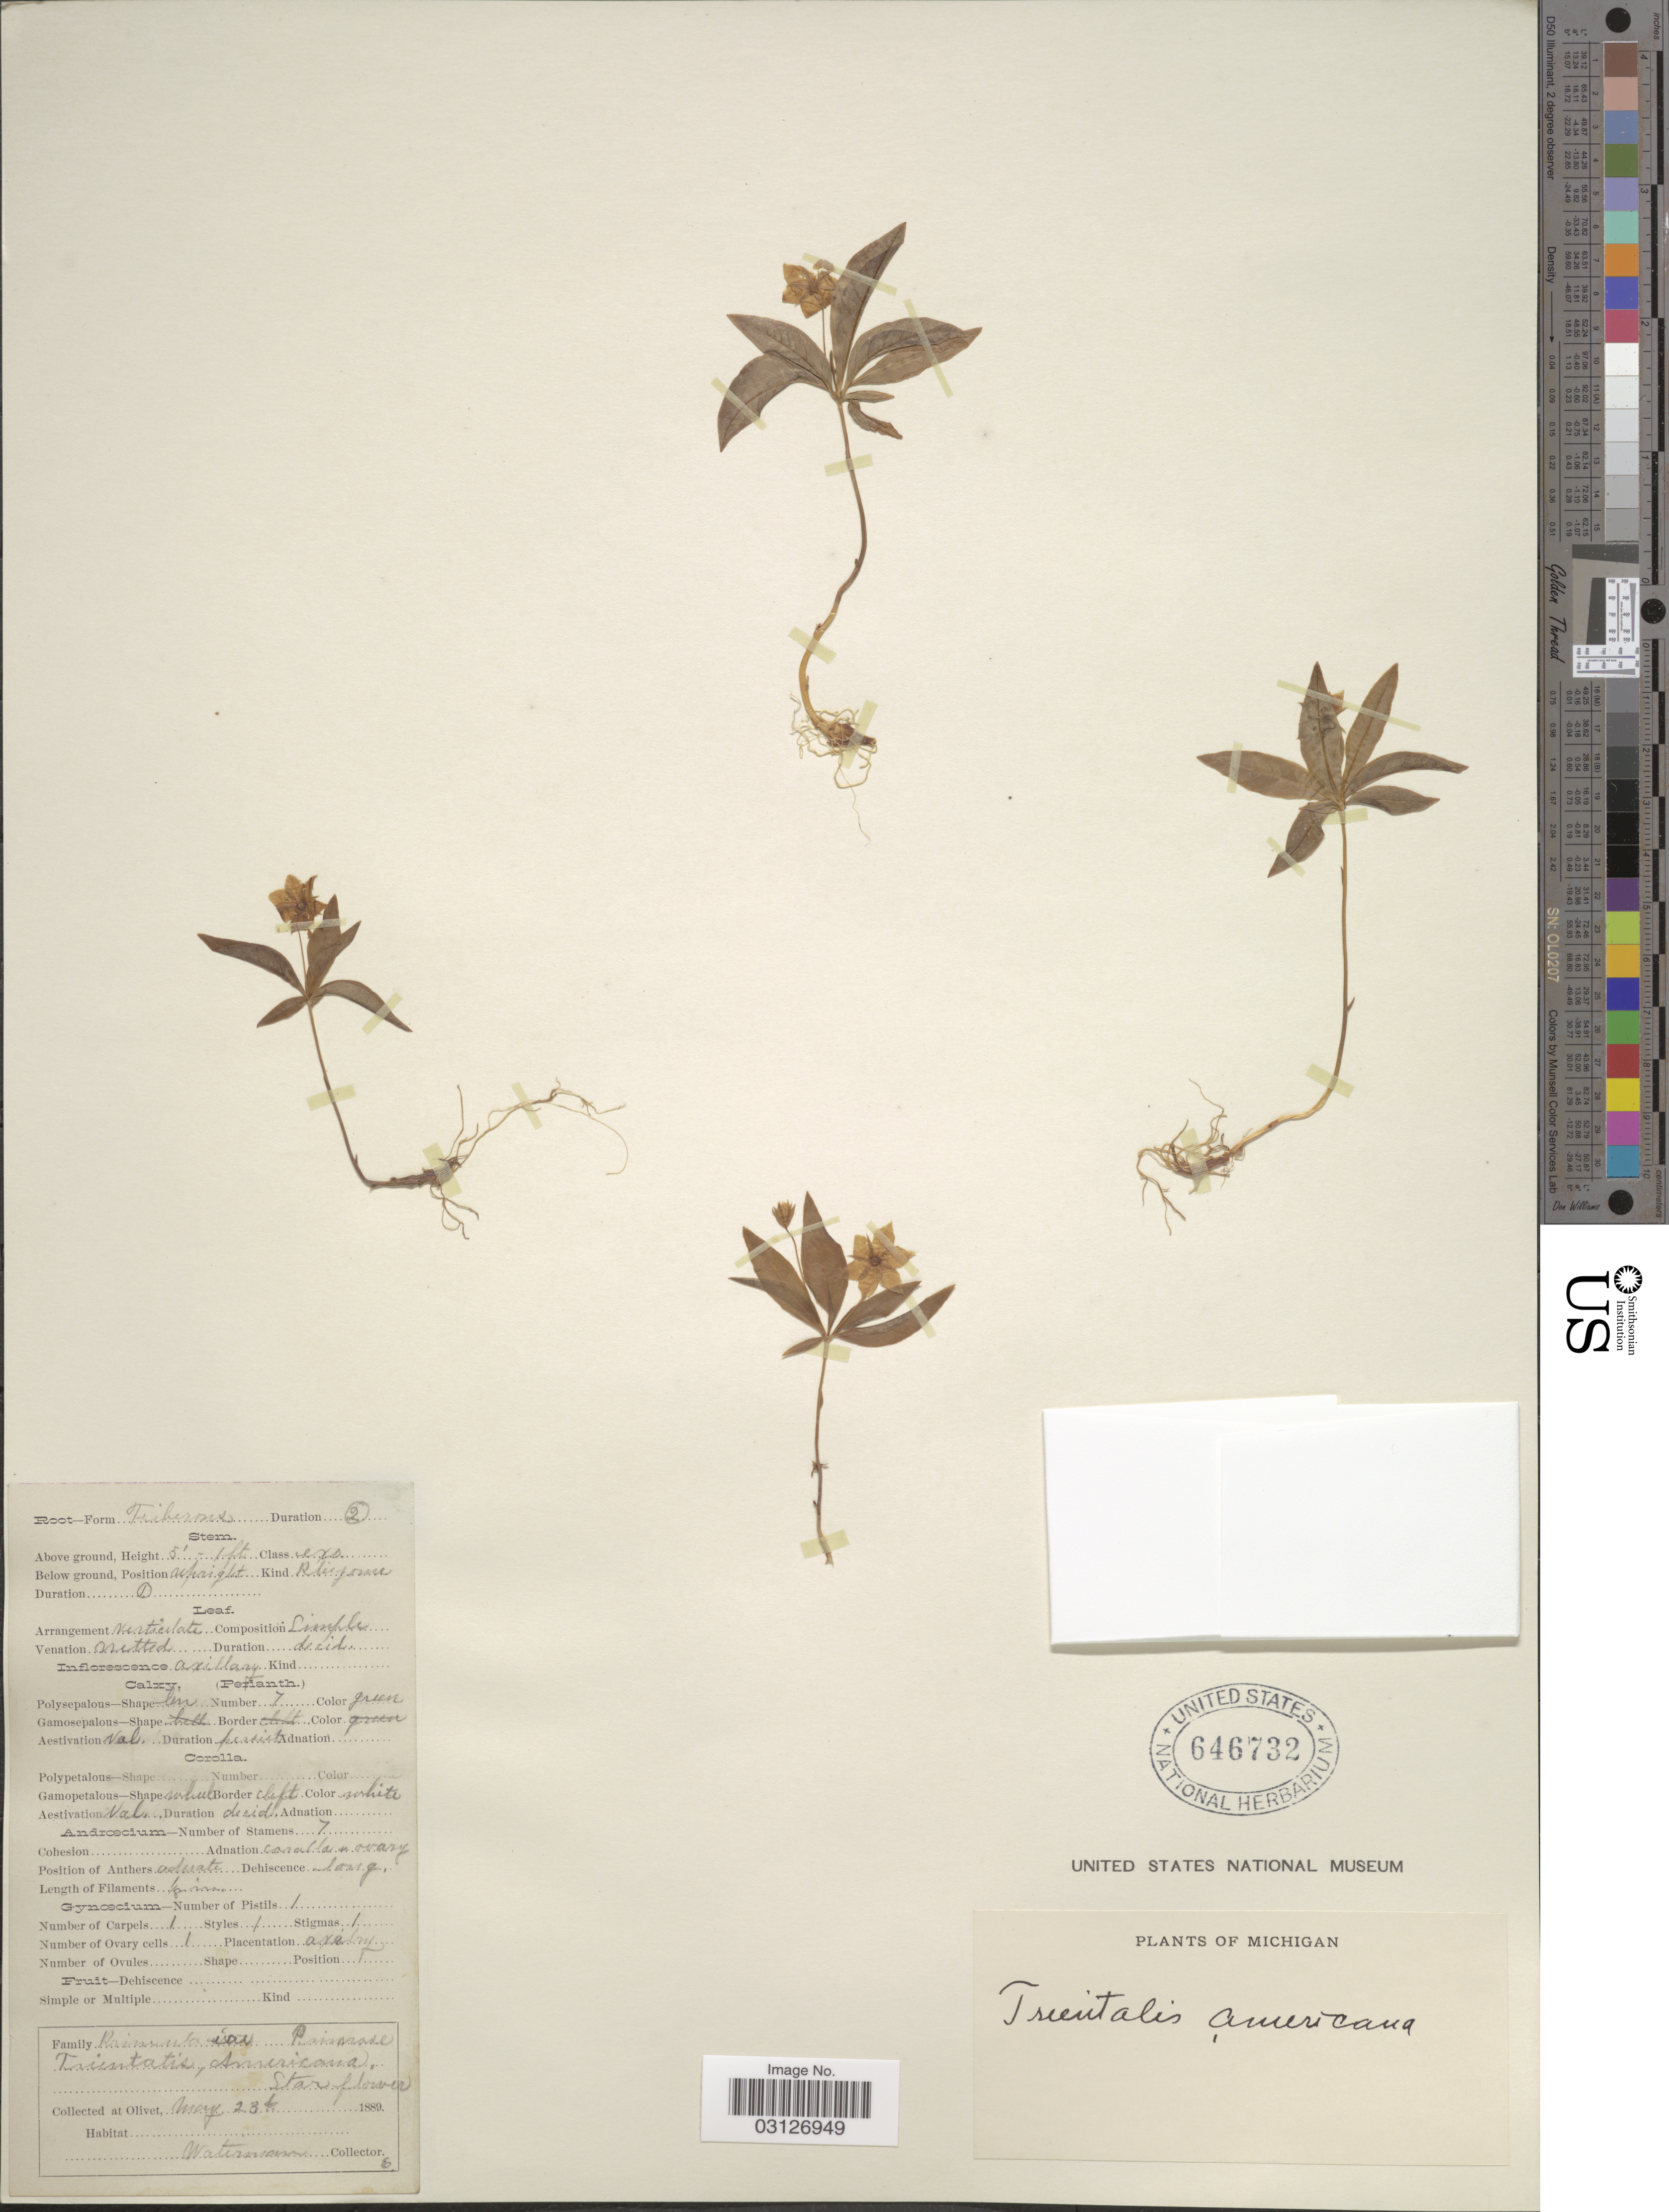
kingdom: Plantae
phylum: Tracheophyta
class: Magnoliopsida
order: Ericales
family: Primulaceae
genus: Trientalis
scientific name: Trientalis americana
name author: Pursh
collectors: -. Waterman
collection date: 1889-05-23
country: United States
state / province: Michigan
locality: Olivet.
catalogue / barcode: US 646732